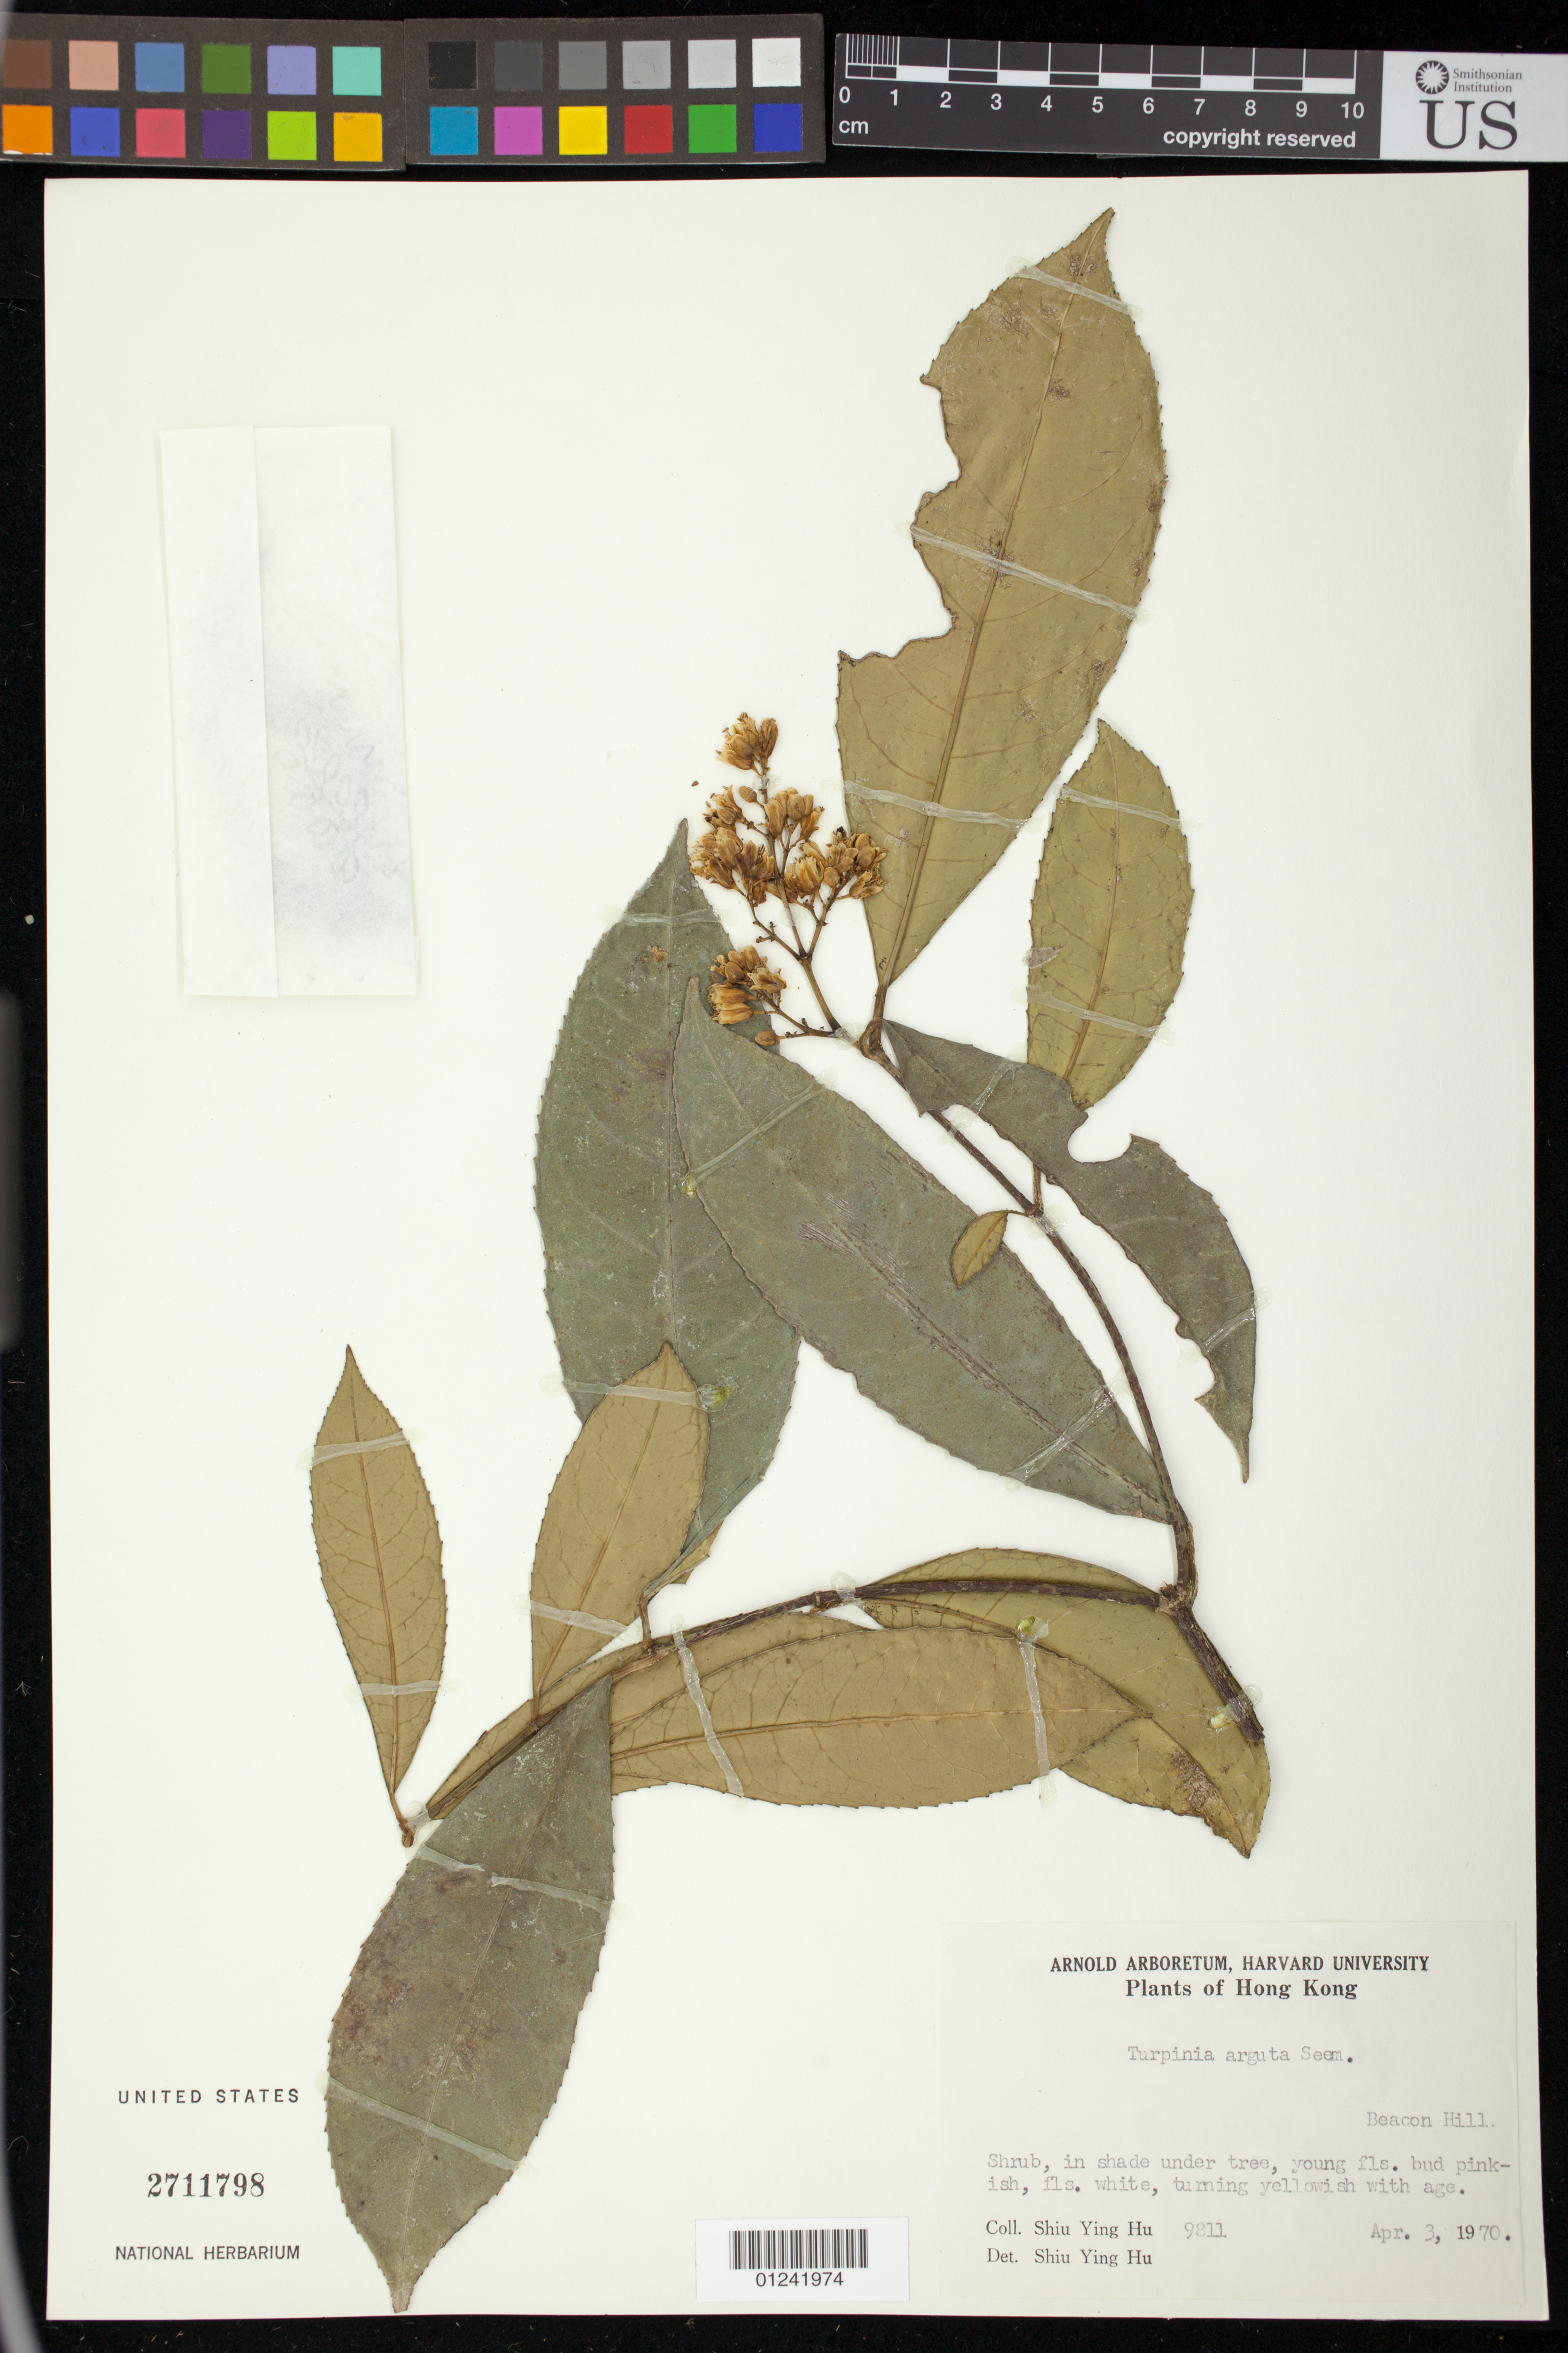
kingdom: Plantae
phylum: Tracheophyta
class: Magnoliopsida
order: Crossosomatales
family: Staphyleaceae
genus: Turpinia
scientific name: Turpinia arguta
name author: (Lindl.) Seem.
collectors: S. Y. Hu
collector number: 9811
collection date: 1970-04-03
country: China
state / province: Hong Kong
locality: Beacon Hill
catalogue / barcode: US 2711798